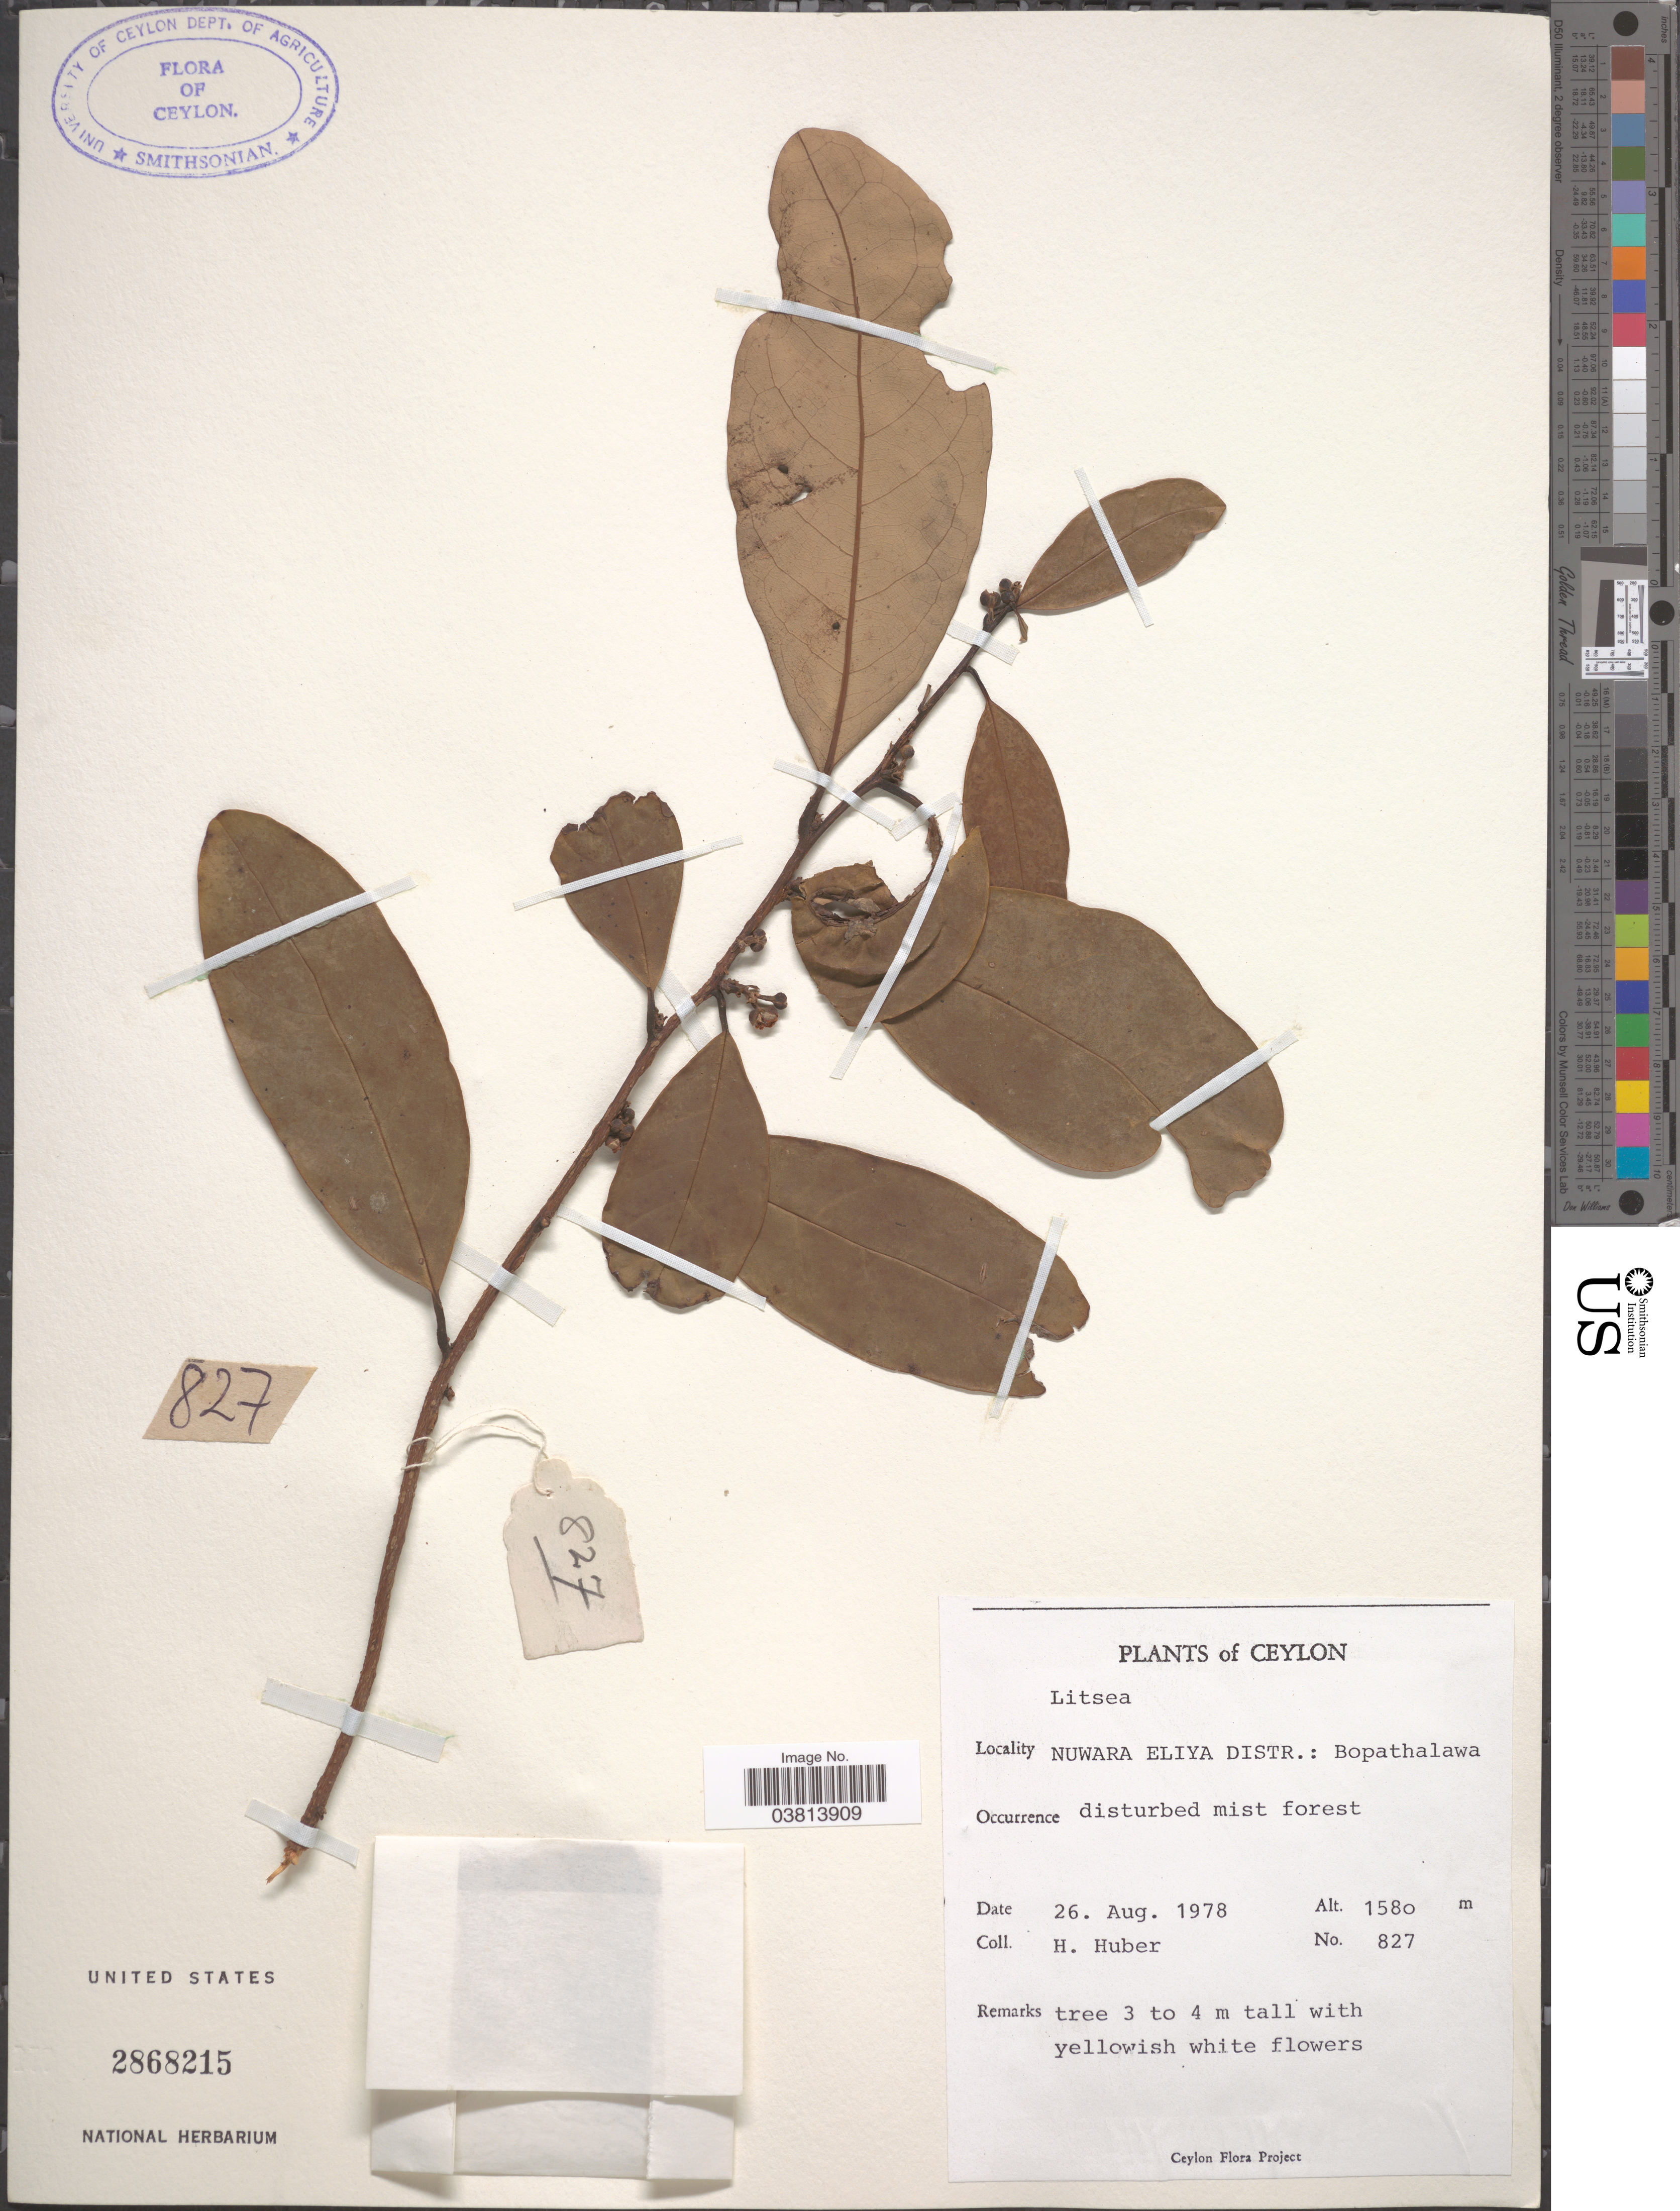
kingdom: Plantae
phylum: Tracheophyta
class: Magnoliopsida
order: Laurales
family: Lauraceae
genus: Litsea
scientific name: Litsea sp.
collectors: H. Huber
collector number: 827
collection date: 1978-08-26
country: Sri Lanka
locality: Ceylon. Nuwara Eliya Distr.: Bopathalawa.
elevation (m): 1580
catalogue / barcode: US 2868215